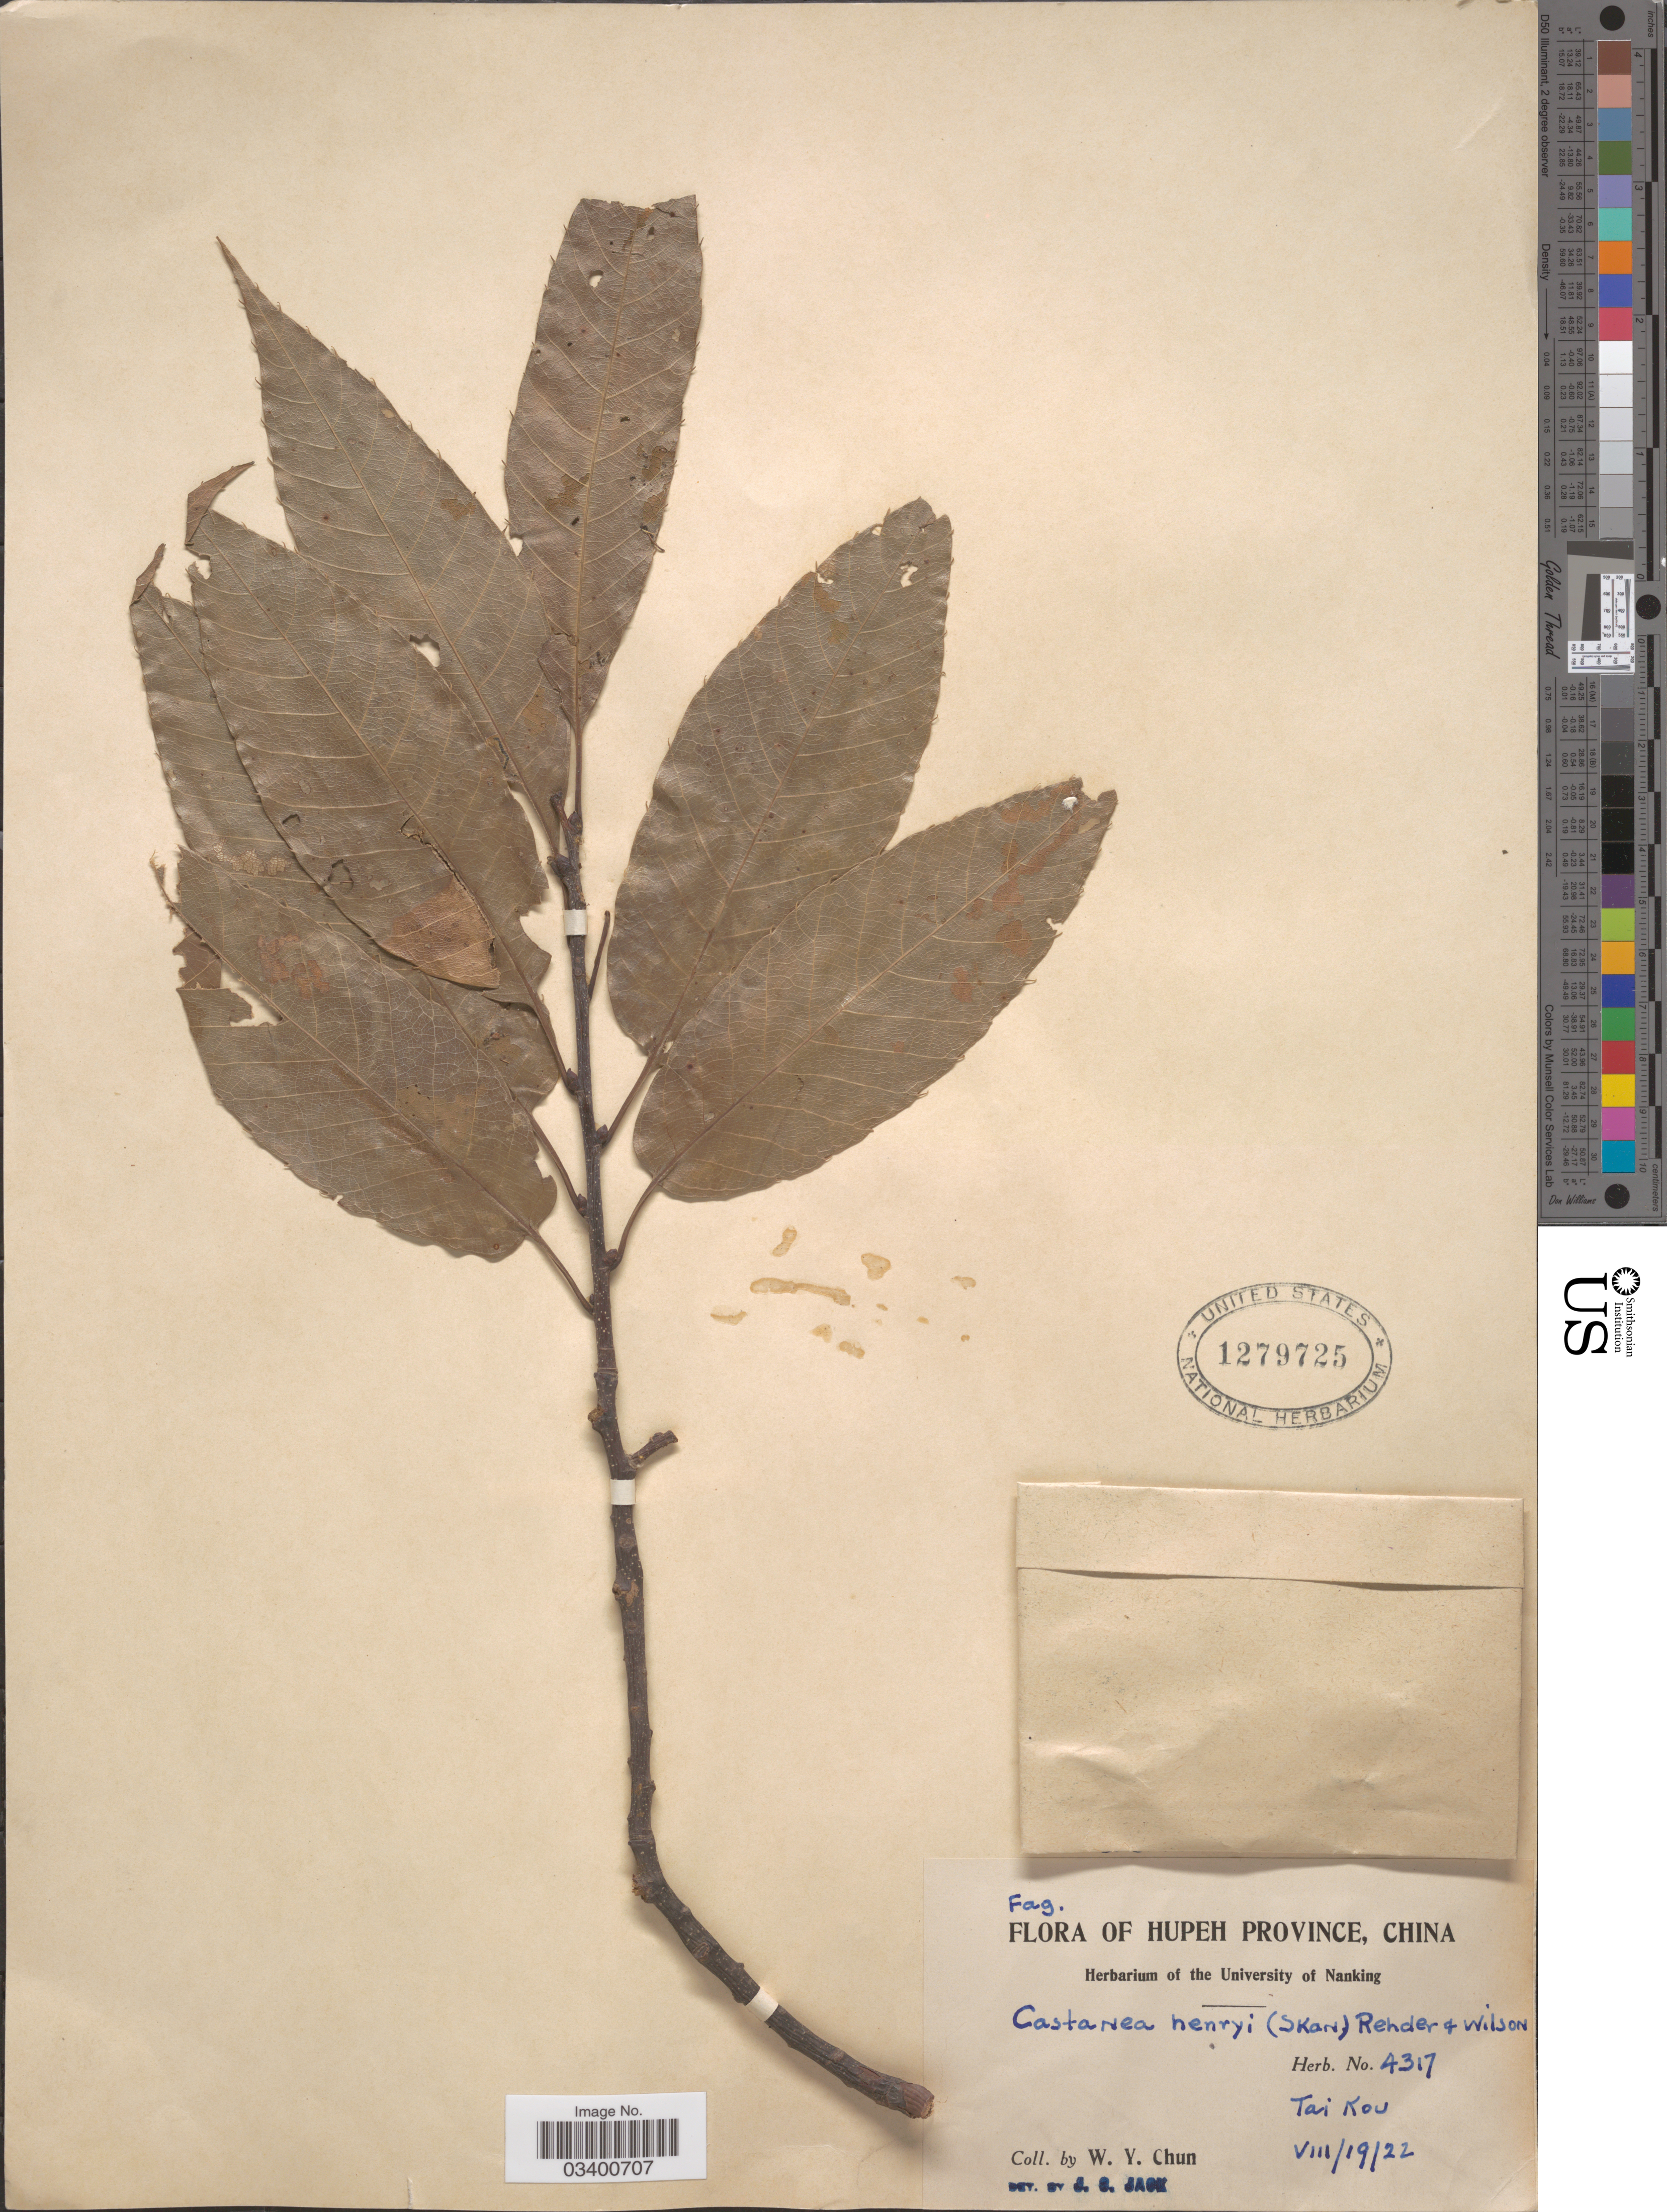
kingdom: Plantae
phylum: Tracheophyta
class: Magnoliopsida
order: Fagales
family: Fagaceae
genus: Castanea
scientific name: Castanea henryi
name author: (Skan) Rehder & E.H. Wilson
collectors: W. Y. Chun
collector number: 4317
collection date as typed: Transcribed d/m/y: 19/8/22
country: China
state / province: Hubei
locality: Hupeh Province. Tari Kov.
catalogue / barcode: US 1279725